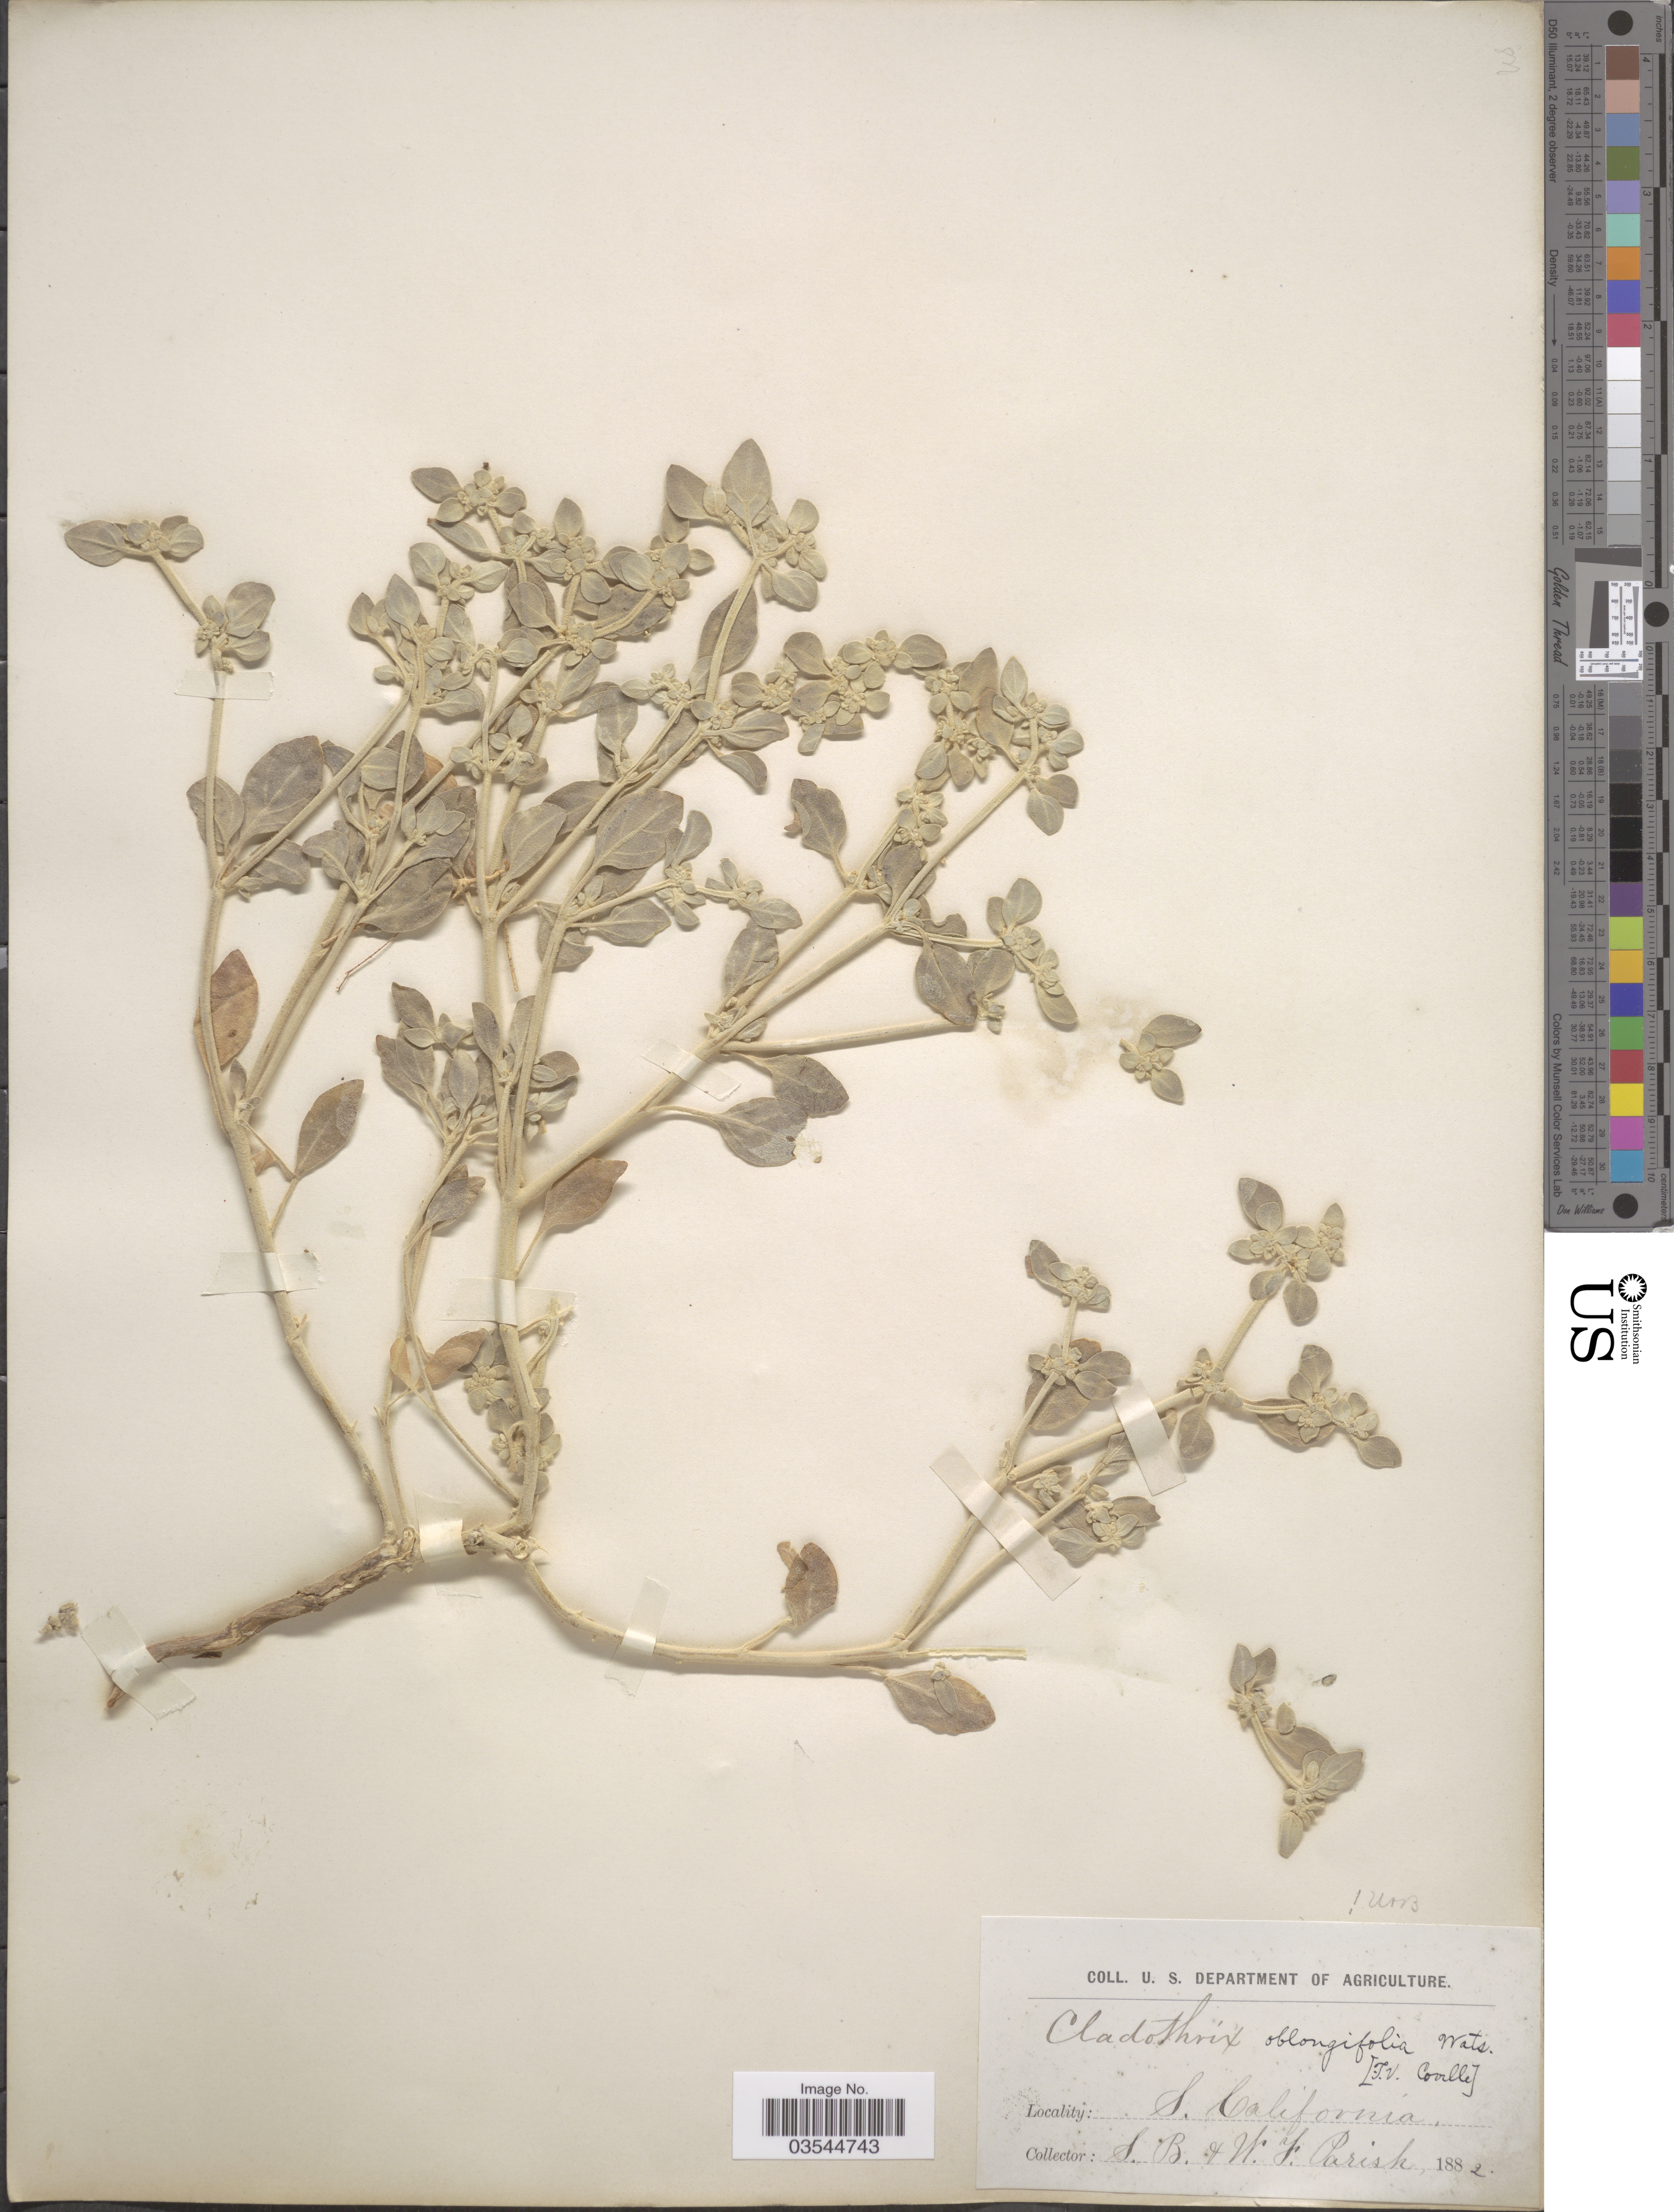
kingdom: Plantae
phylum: Tracheophyta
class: Magnoliopsida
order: Caryophyllales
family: Amaranthaceae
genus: Tidestromia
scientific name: Tidestromia suffruticosa var. oblongifolia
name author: (S. Watson) Sánch. Pino & Flores Olv.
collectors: S. B. Parish & W. F. Parish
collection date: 1882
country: United States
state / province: California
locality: S. California.